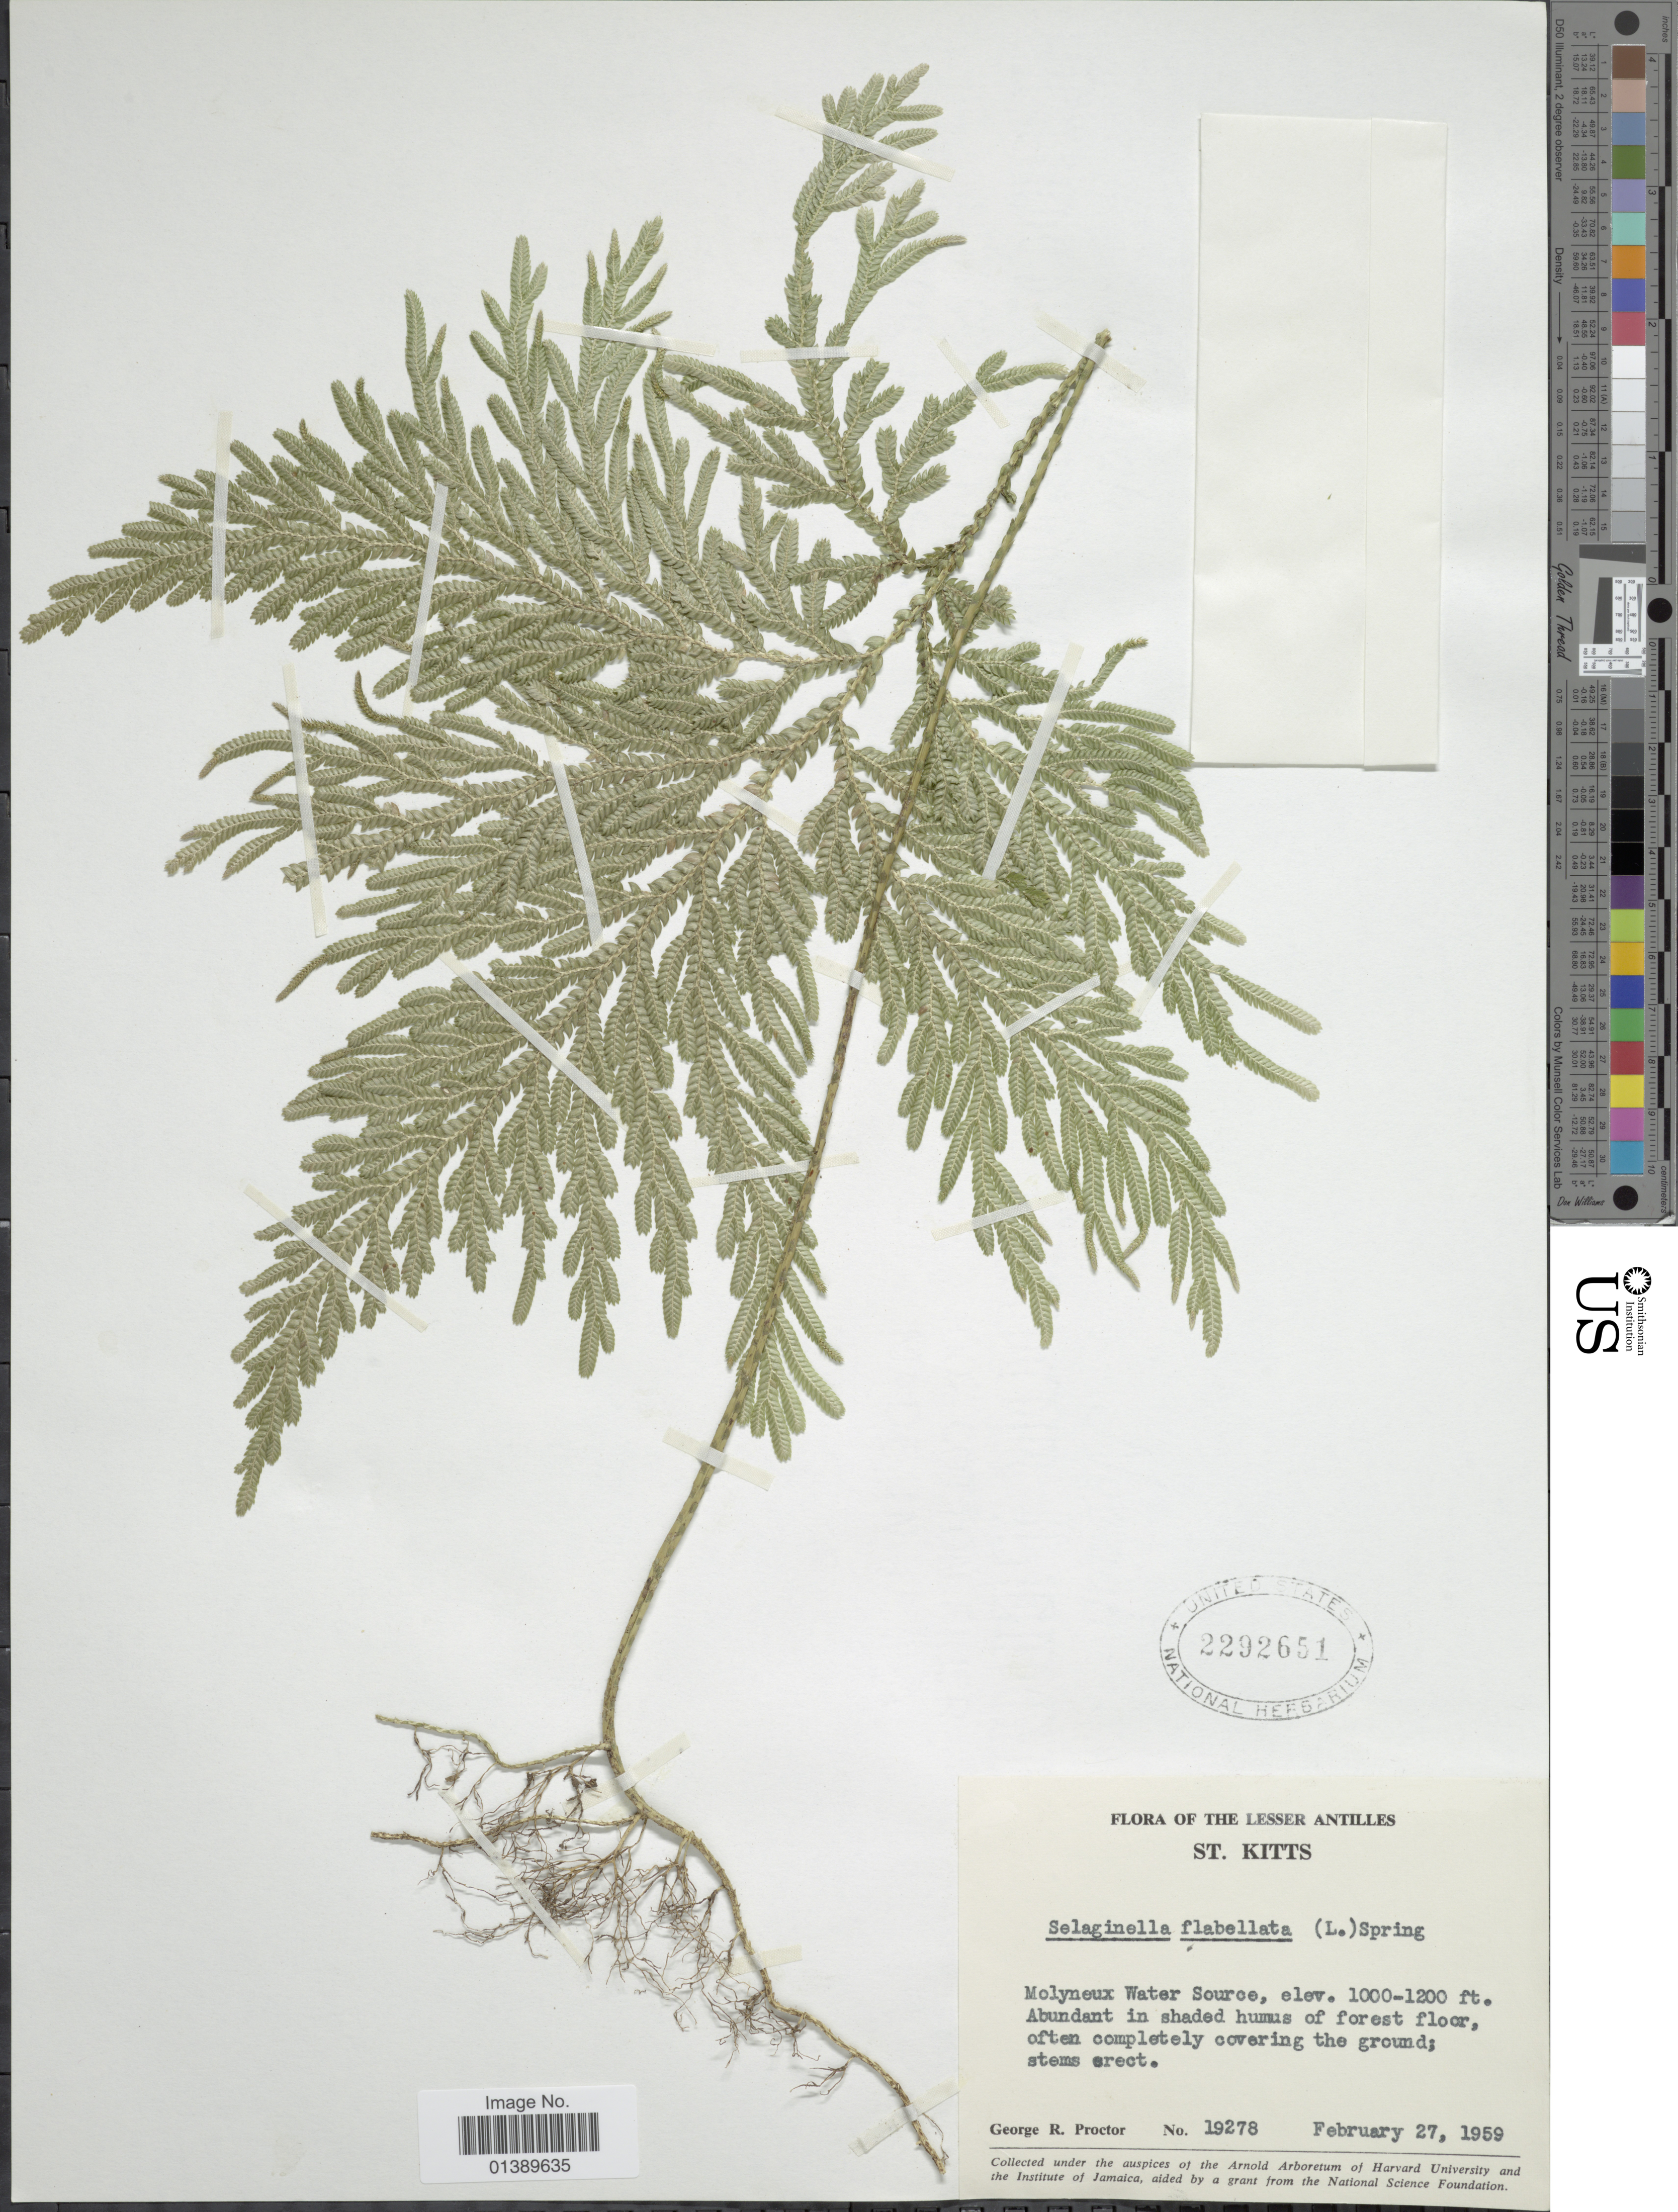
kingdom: Plantae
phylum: Tracheophyta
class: Lycopodiopsida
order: Selaginellales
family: Selaginellaceae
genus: Selaginella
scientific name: Selaginella flabellata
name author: L.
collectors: G. R. Proctor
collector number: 19278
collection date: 1959-02-27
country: St. Christopher-Nevis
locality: The Lesser Antilles, St Kitts, Molyneux Water Source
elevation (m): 305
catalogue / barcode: US 2292651